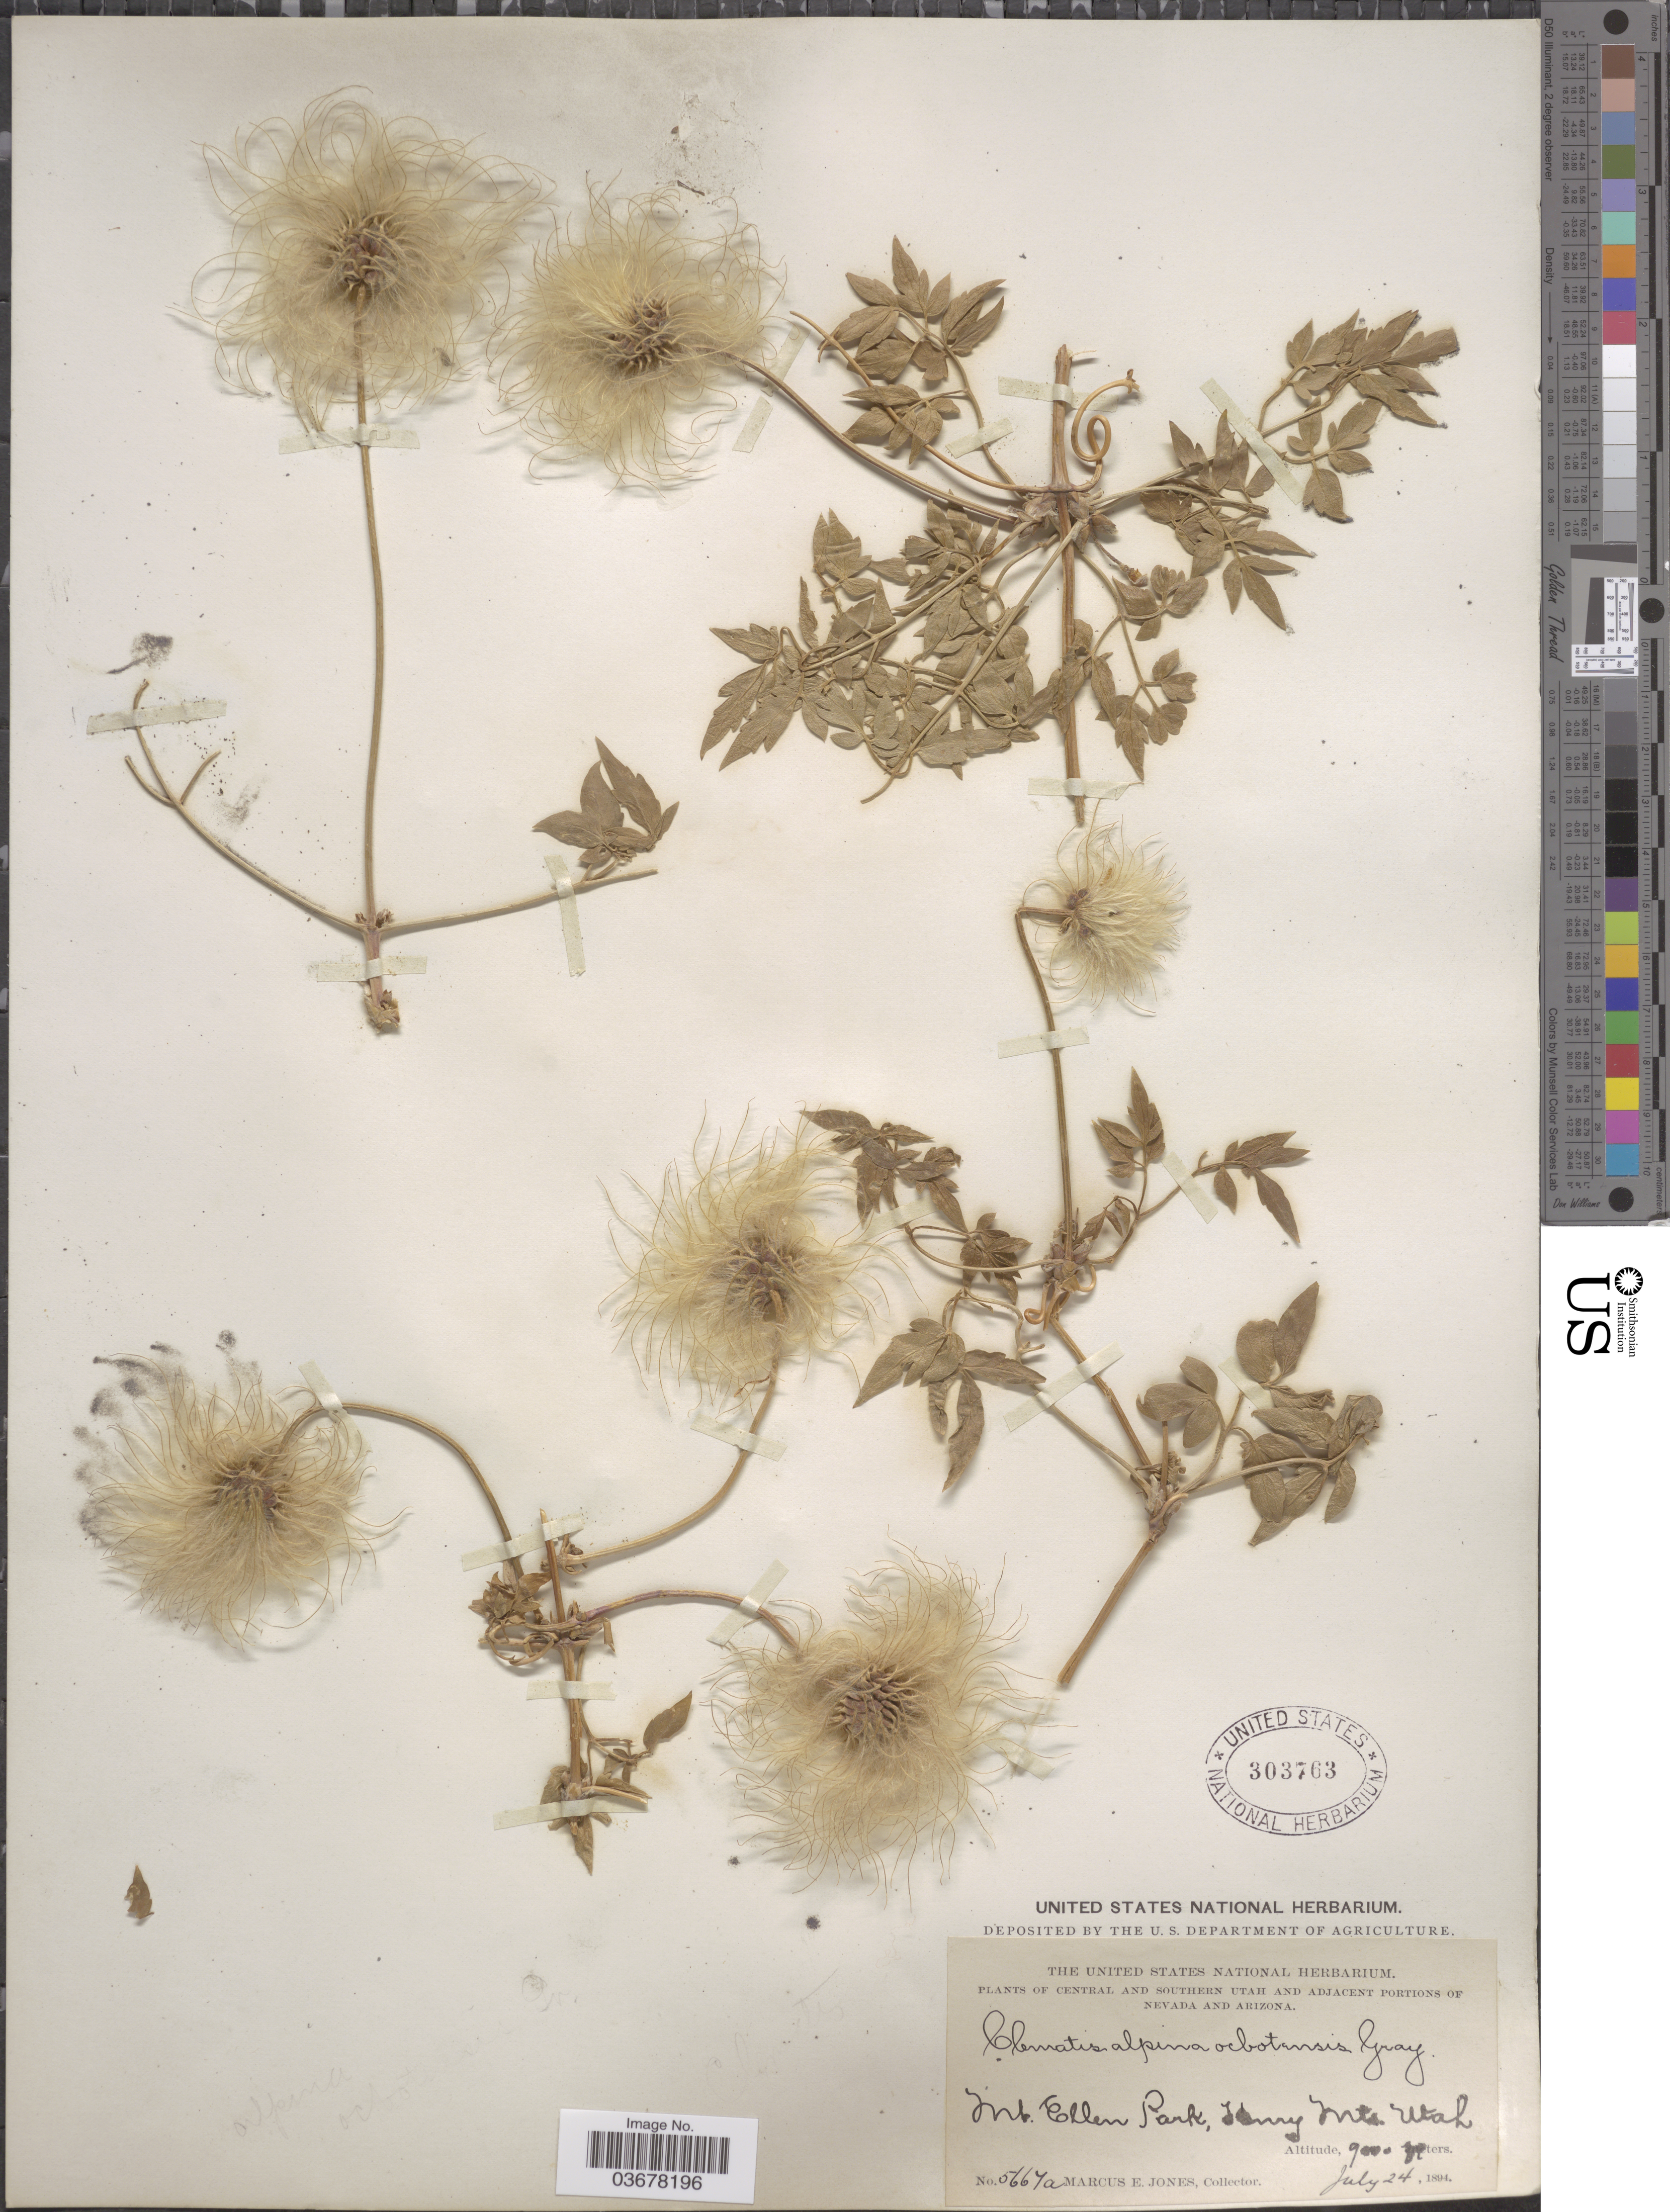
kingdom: Plantae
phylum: Tracheophyta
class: Magnoliopsida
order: Ranunculales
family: Ranunculaceae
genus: Clematis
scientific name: Clematis columbiana var. columbiana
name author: (Nutt.) Torr. & A. Gray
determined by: Strong, M. T., (US), Smithsonian Institution - National Museum of Natural History (UNITED STATES)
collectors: M. E. Jones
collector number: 5667a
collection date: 1894-07-24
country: United States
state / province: Utah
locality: Central and Southern Utah. Mt. Ellen Park, Henry Mts.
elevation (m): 2743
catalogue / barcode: US 303763